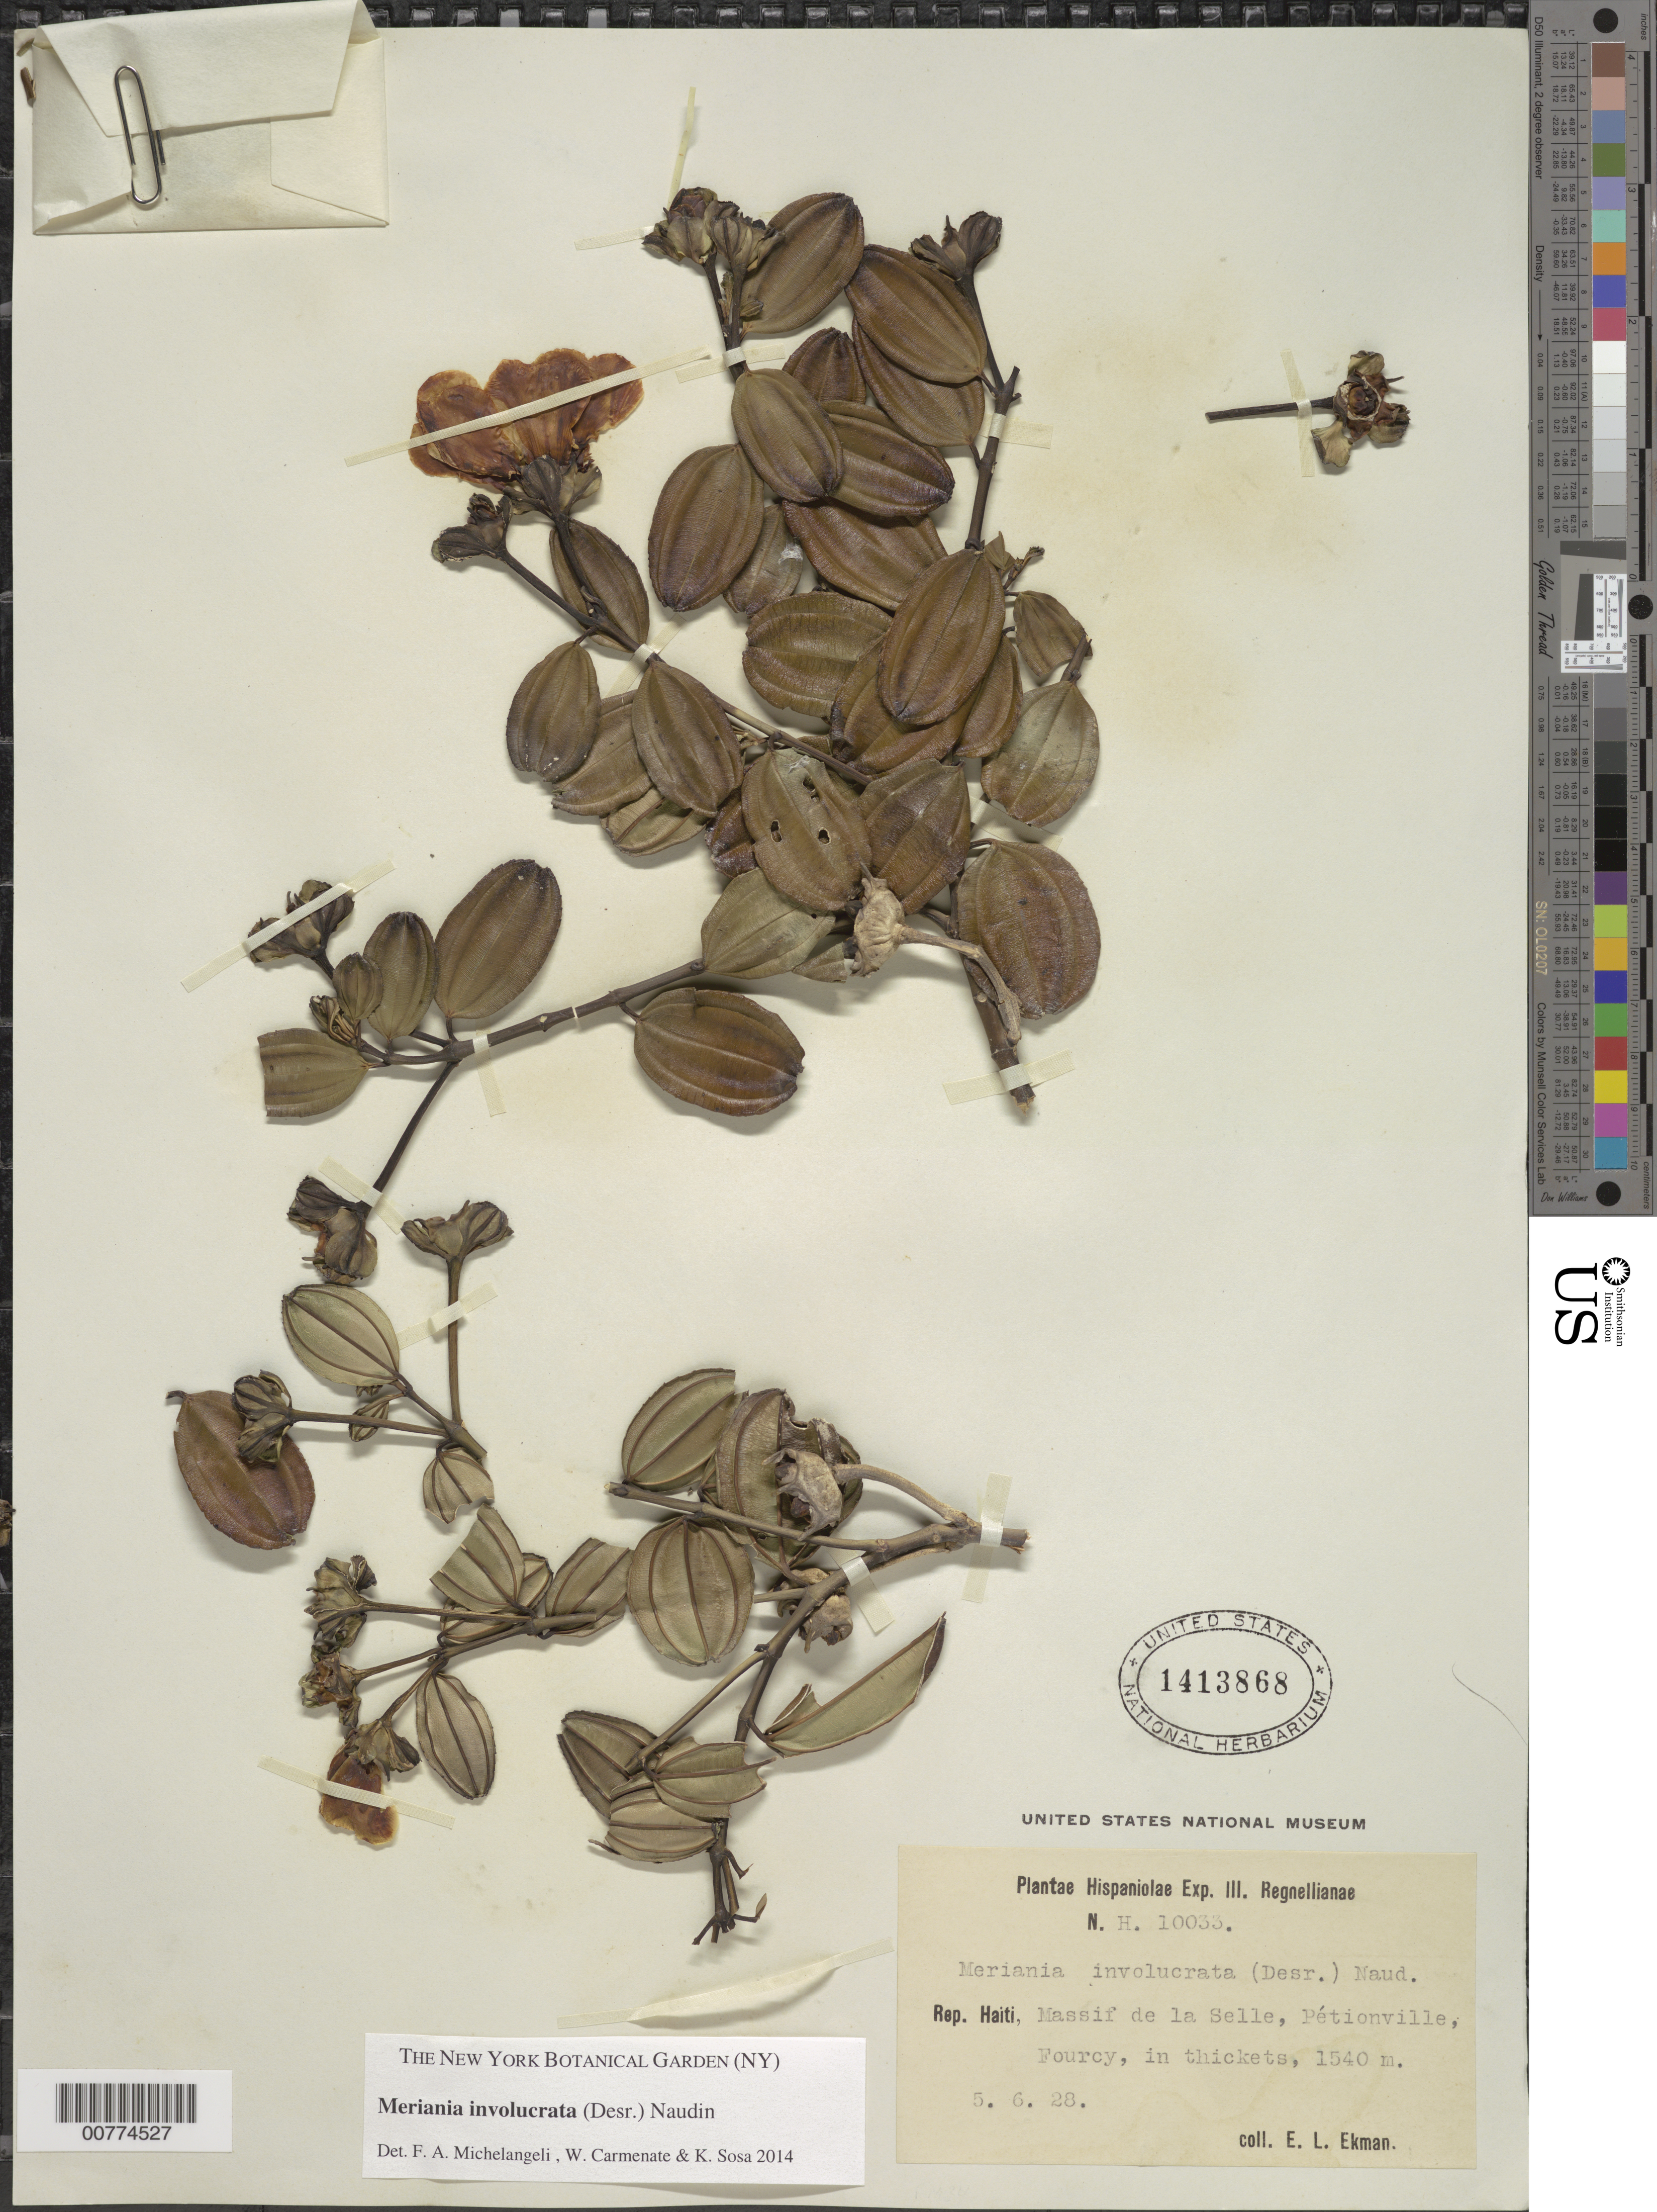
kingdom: Plantae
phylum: Tracheophyta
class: Magnoliopsida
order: Myrtales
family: Melastomataceae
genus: Meriania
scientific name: Meriania involucrata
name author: (Desr.) Naudin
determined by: Michelangeli, F. A.; Carmenate, W.; Sosa, K.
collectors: E. L. Ekman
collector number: H 10033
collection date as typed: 05 Jun 1928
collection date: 1928-06-05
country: Haiti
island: Hispaniola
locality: Massif de la Selle, Pétionville, Fourcy.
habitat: In thickets.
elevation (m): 1540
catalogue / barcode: US 1413868